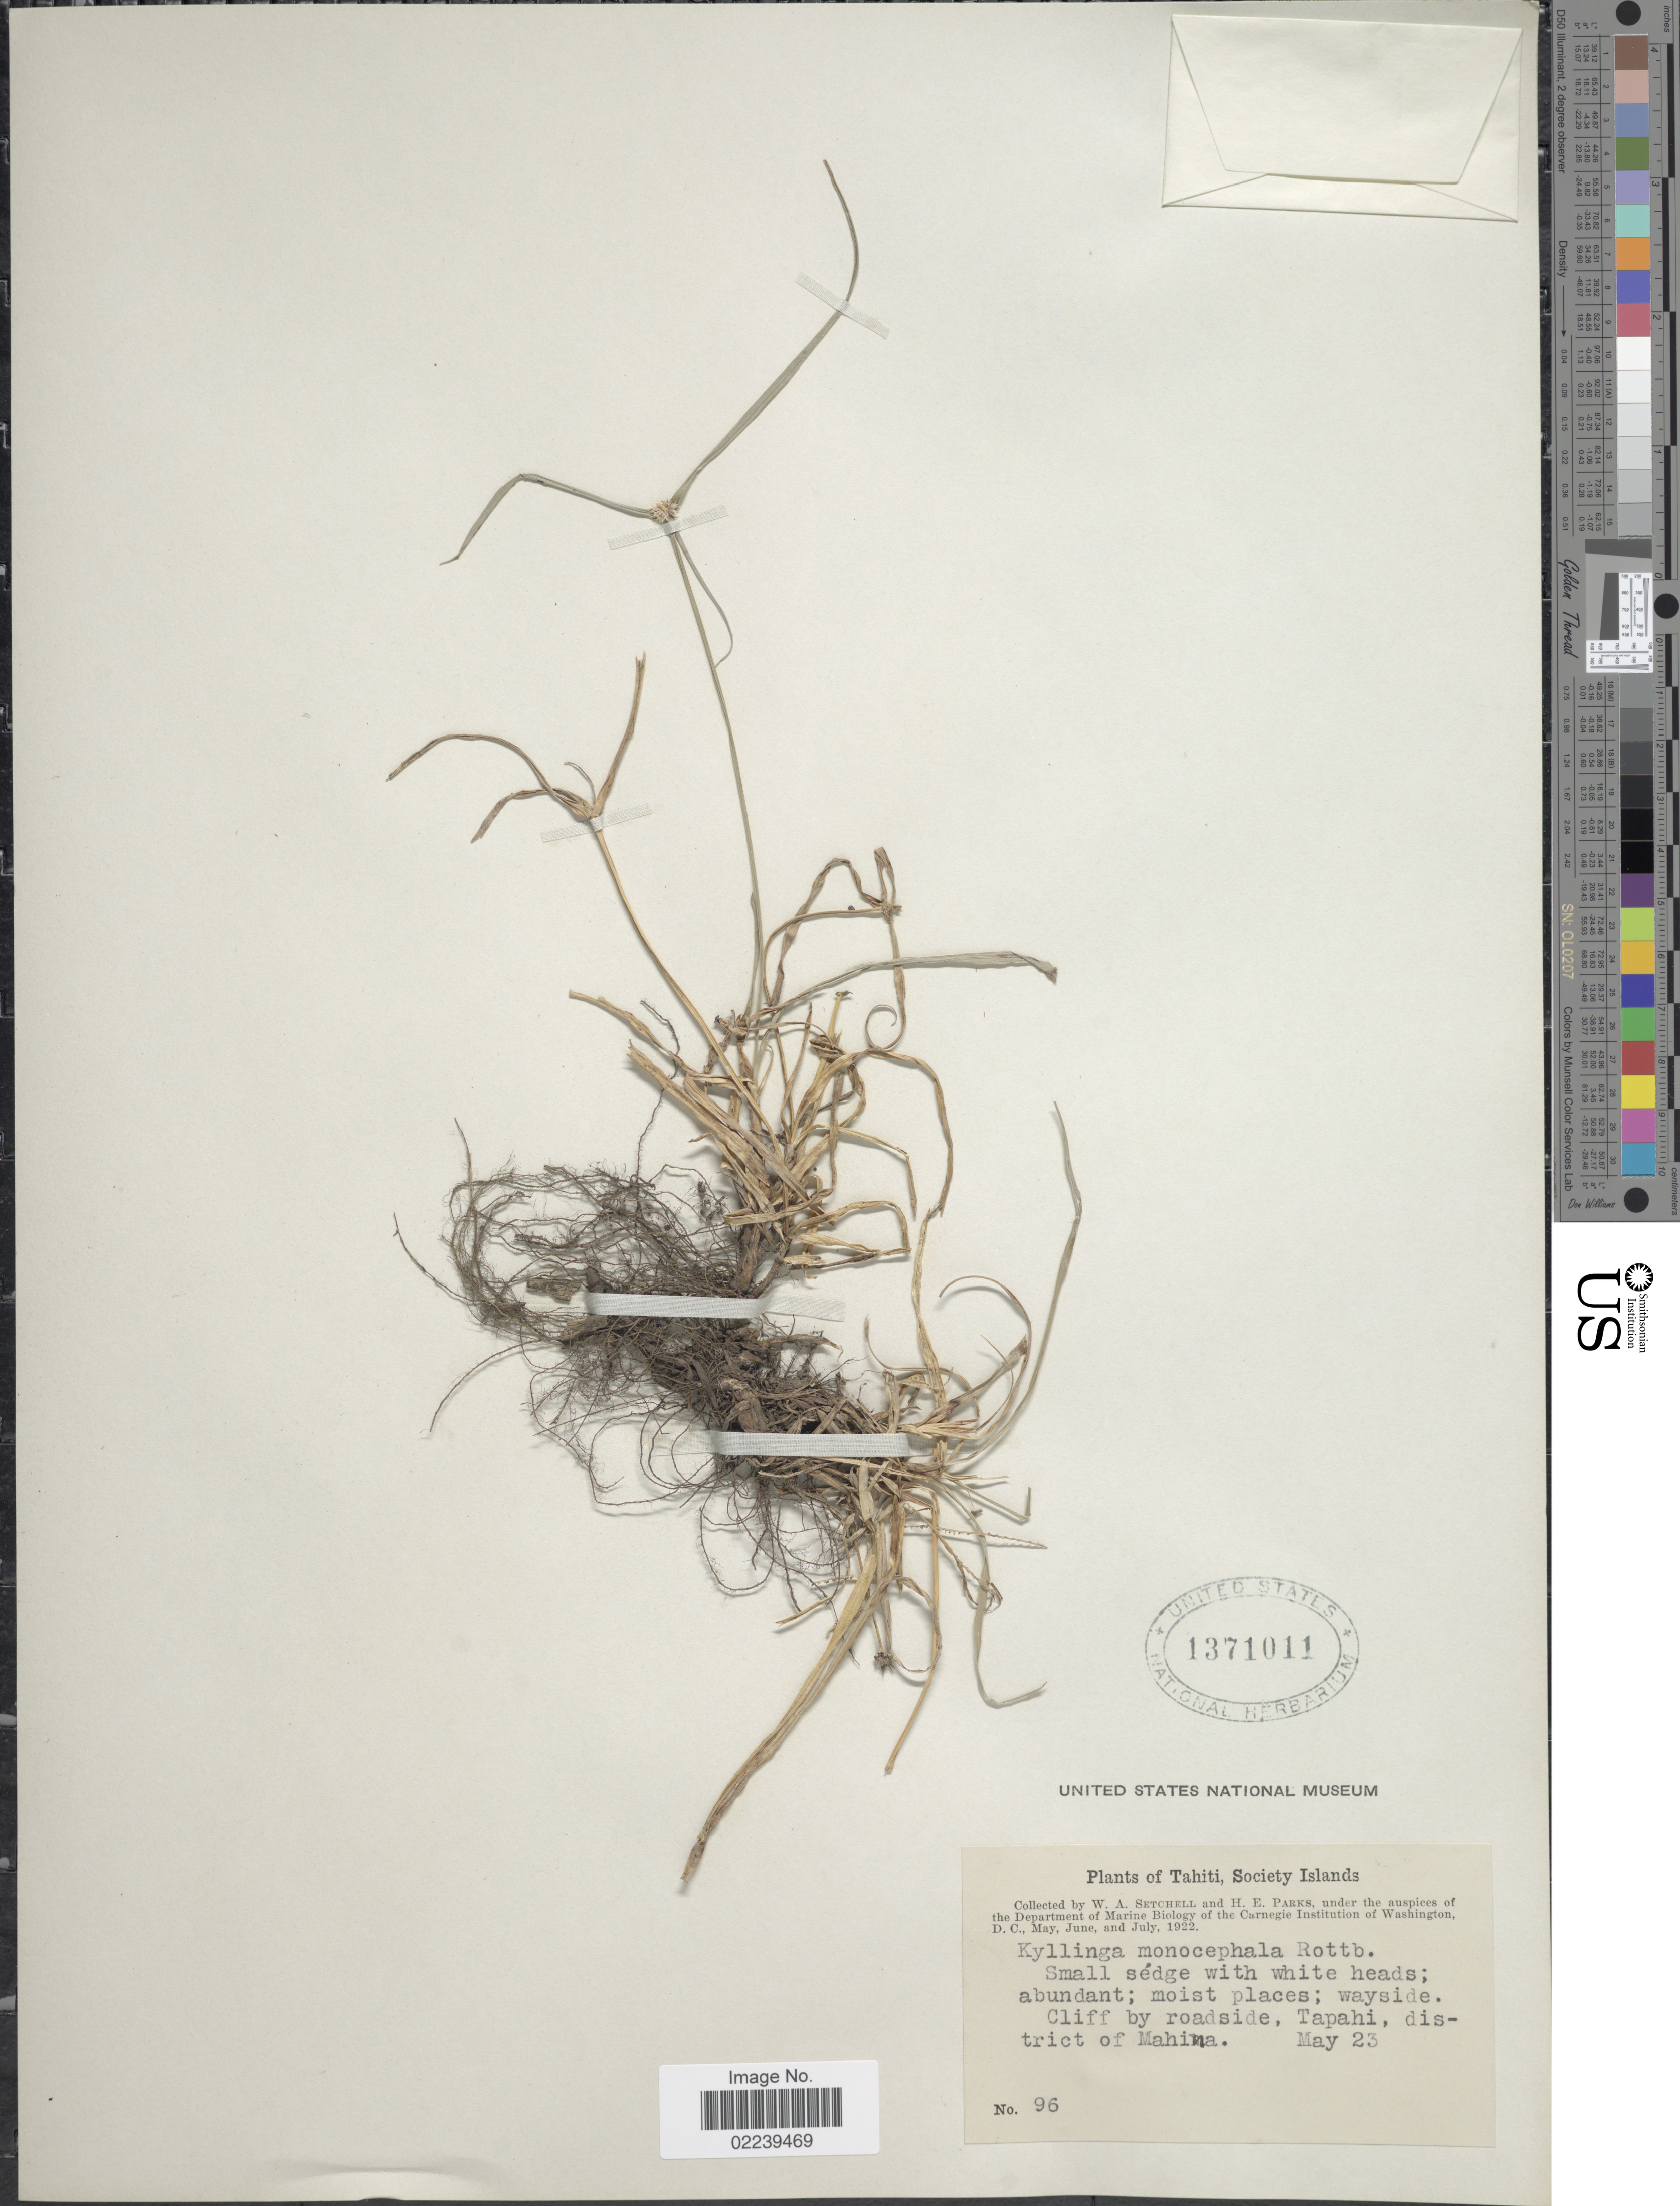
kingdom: Plantae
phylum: Tracheophyta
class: Liliopsida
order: Poales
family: Cyperaceae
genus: Cyperus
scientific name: Cyperus mindorensis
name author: (Steud.) Huygh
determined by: Strong, M. T., (US), Smithsonian Institution - National Museum of Natural History (UNITED STATES)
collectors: W. Setchell & H. E. Parks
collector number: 96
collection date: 1922-05-23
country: French Polynesia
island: Tahiti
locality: Tahiti, Society Islands, wayside. Cliff by roadside, Tapahi, district of Mahina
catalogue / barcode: US 1371011